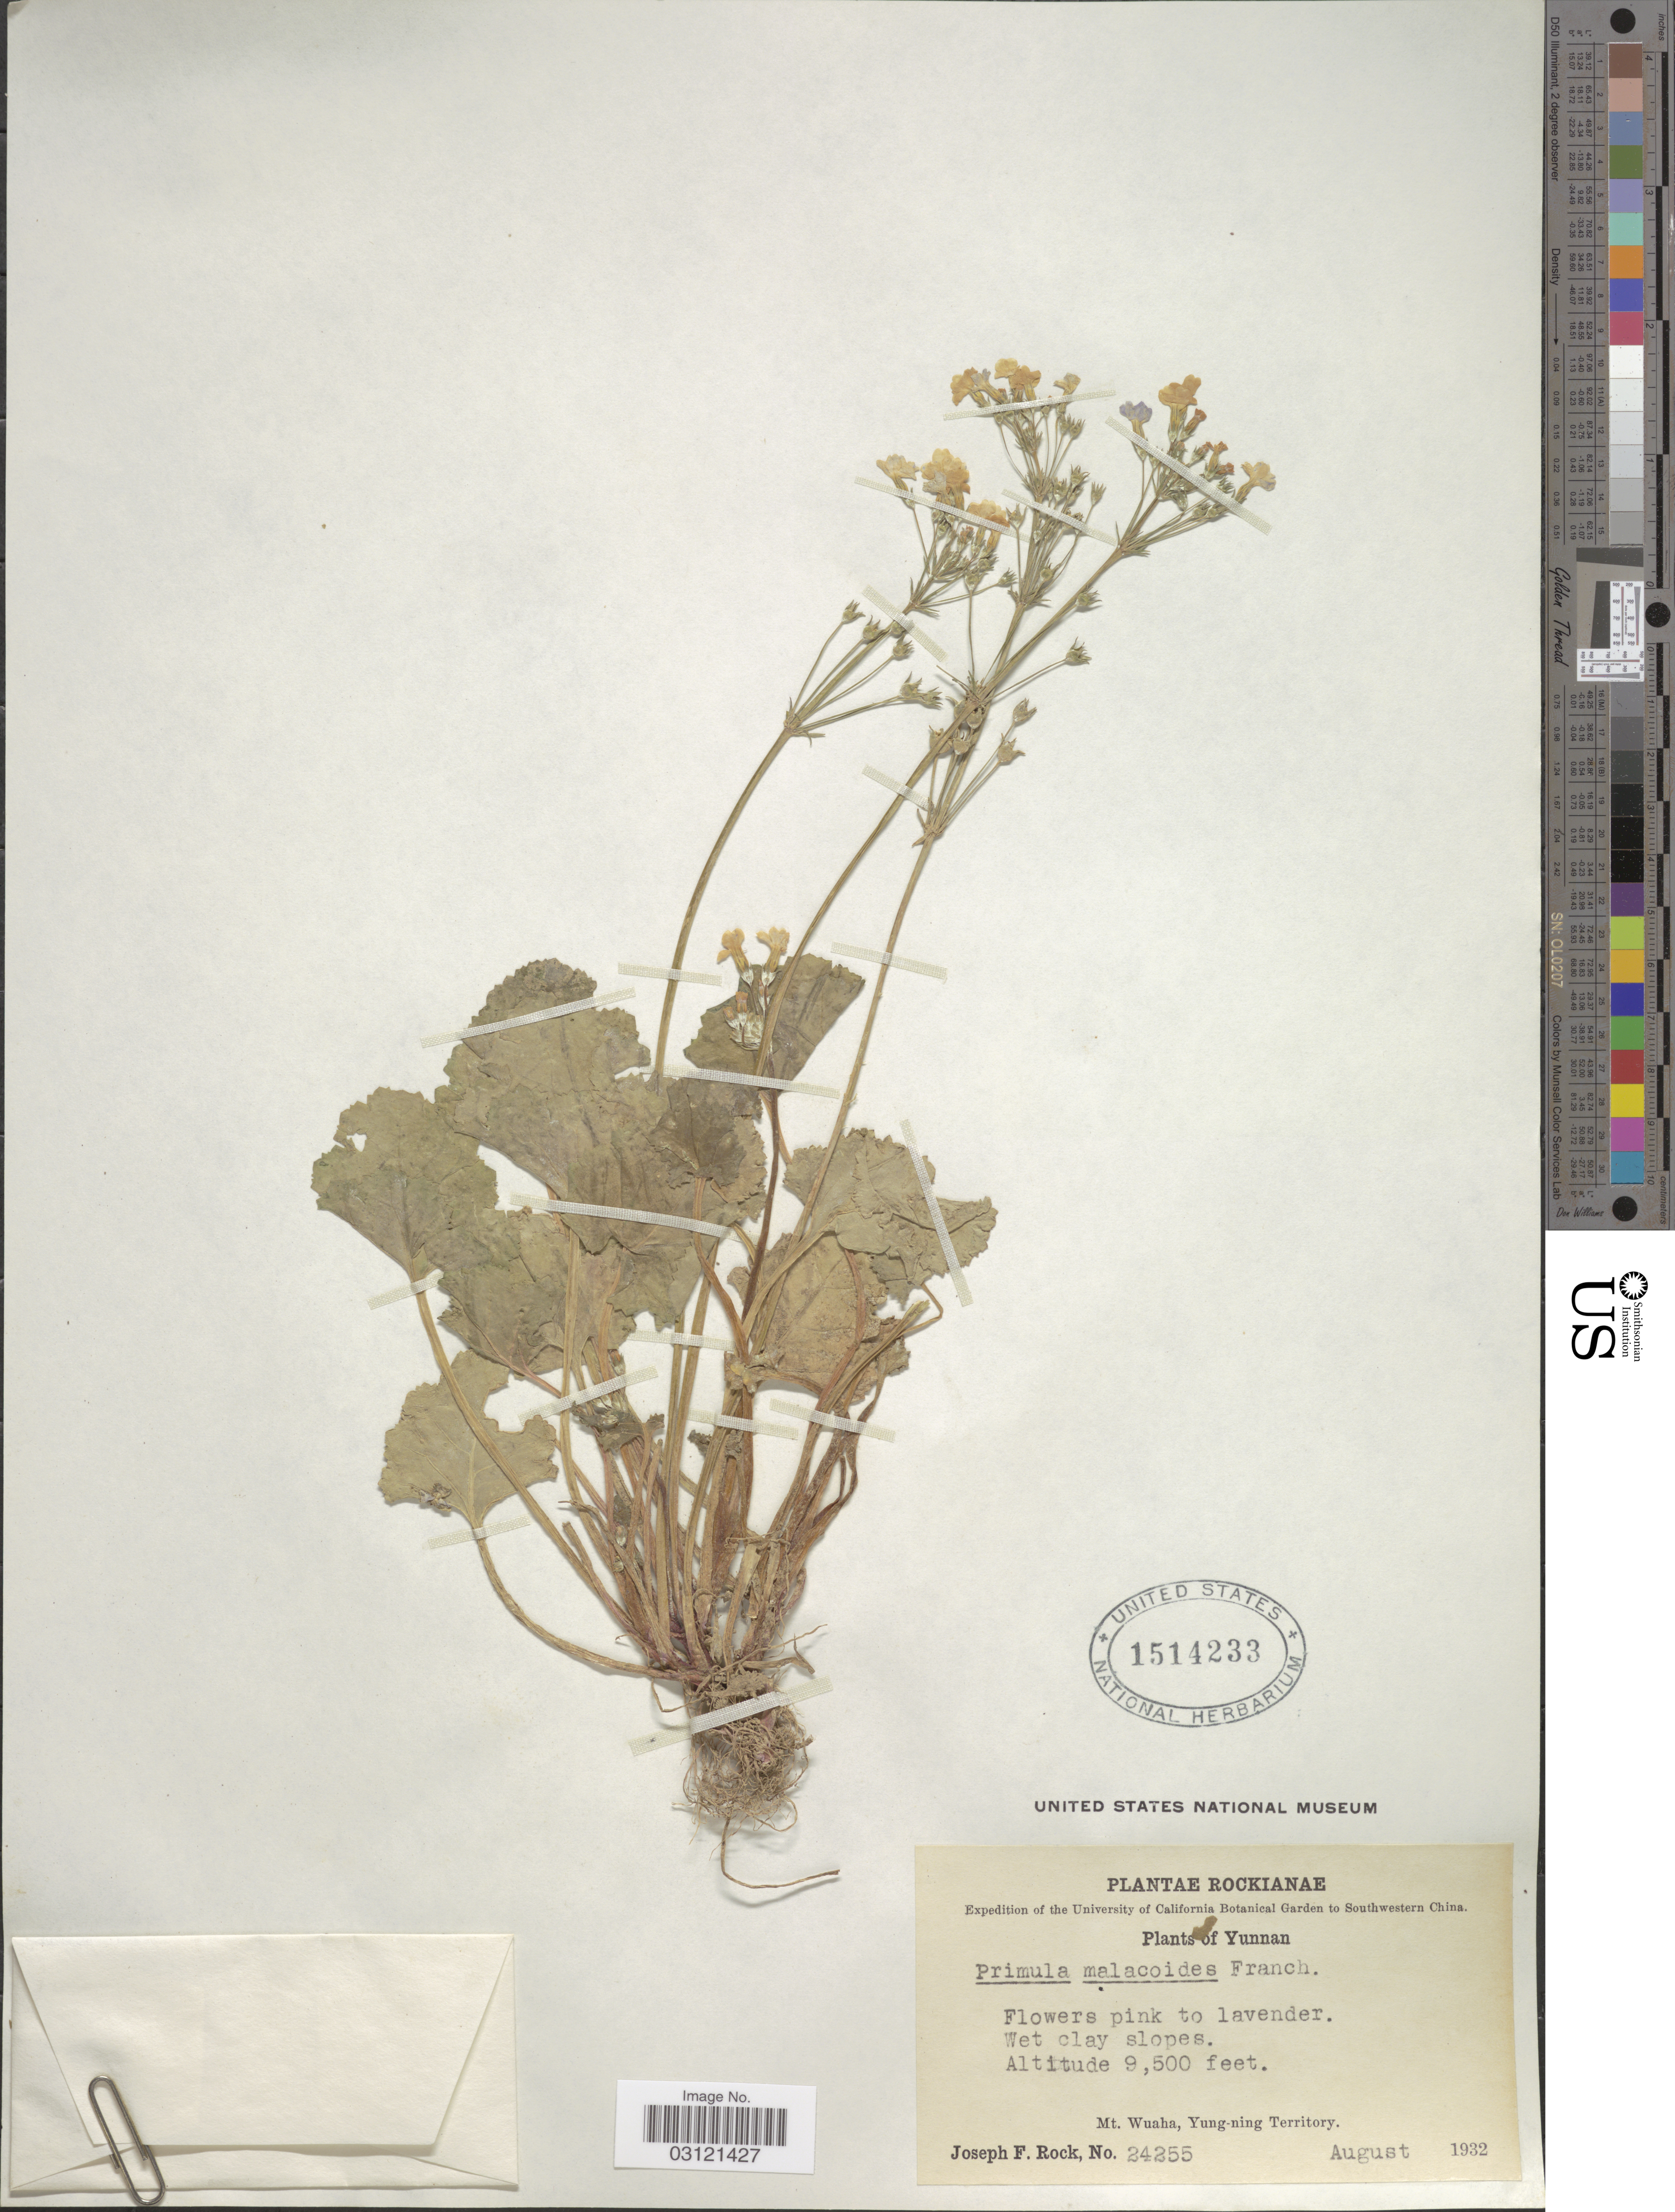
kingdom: Plantae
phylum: Tracheophyta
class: Magnoliopsida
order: Ericales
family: Primulaceae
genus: Primula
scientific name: Primula malacoides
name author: Franch.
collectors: J. F. Rock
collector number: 24255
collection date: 1932-08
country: China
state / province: Yunnan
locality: Southwestern China. Mt. Wuaha, Yung-ning Territory.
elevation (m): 2896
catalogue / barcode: US 1514233